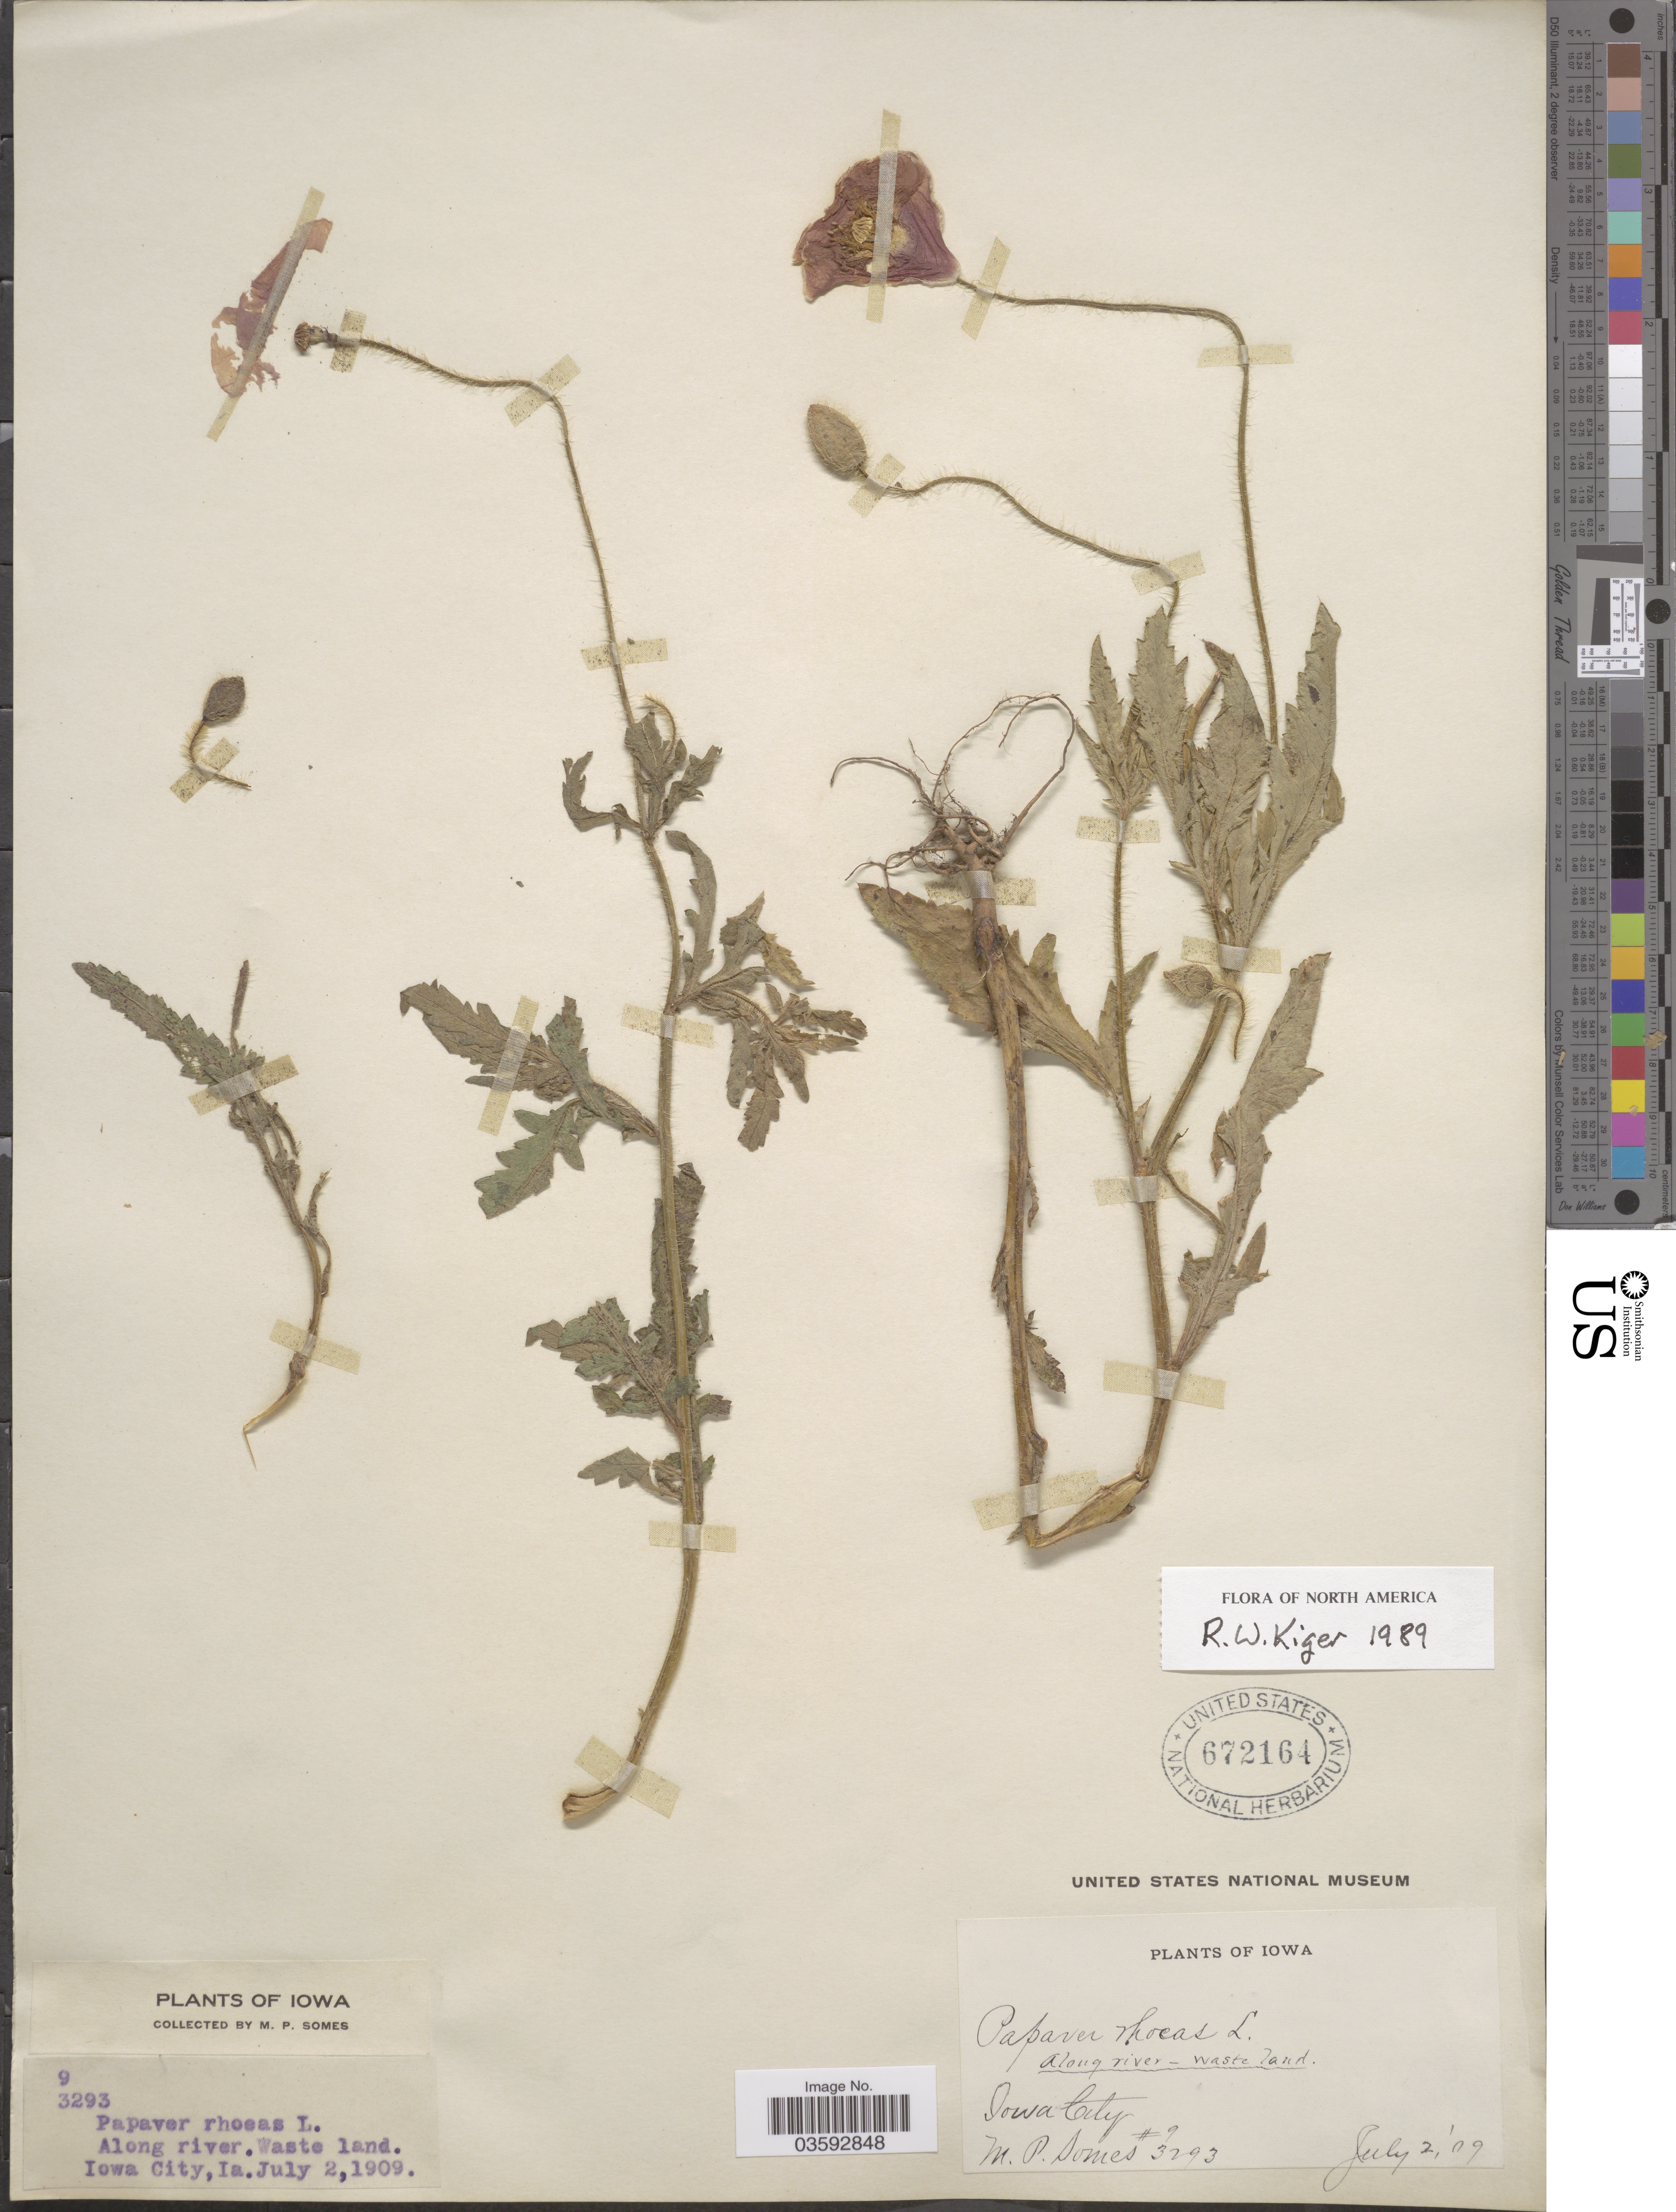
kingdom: Plantae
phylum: Tracheophyta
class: Magnoliopsida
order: Ranunculales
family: Papaveraceae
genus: Papaver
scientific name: Papaver rhoeas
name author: L.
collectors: M. Somes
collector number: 93293*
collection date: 1909-07-02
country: United States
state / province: Iowa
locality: Along river. Iowa City.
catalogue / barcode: US 672164